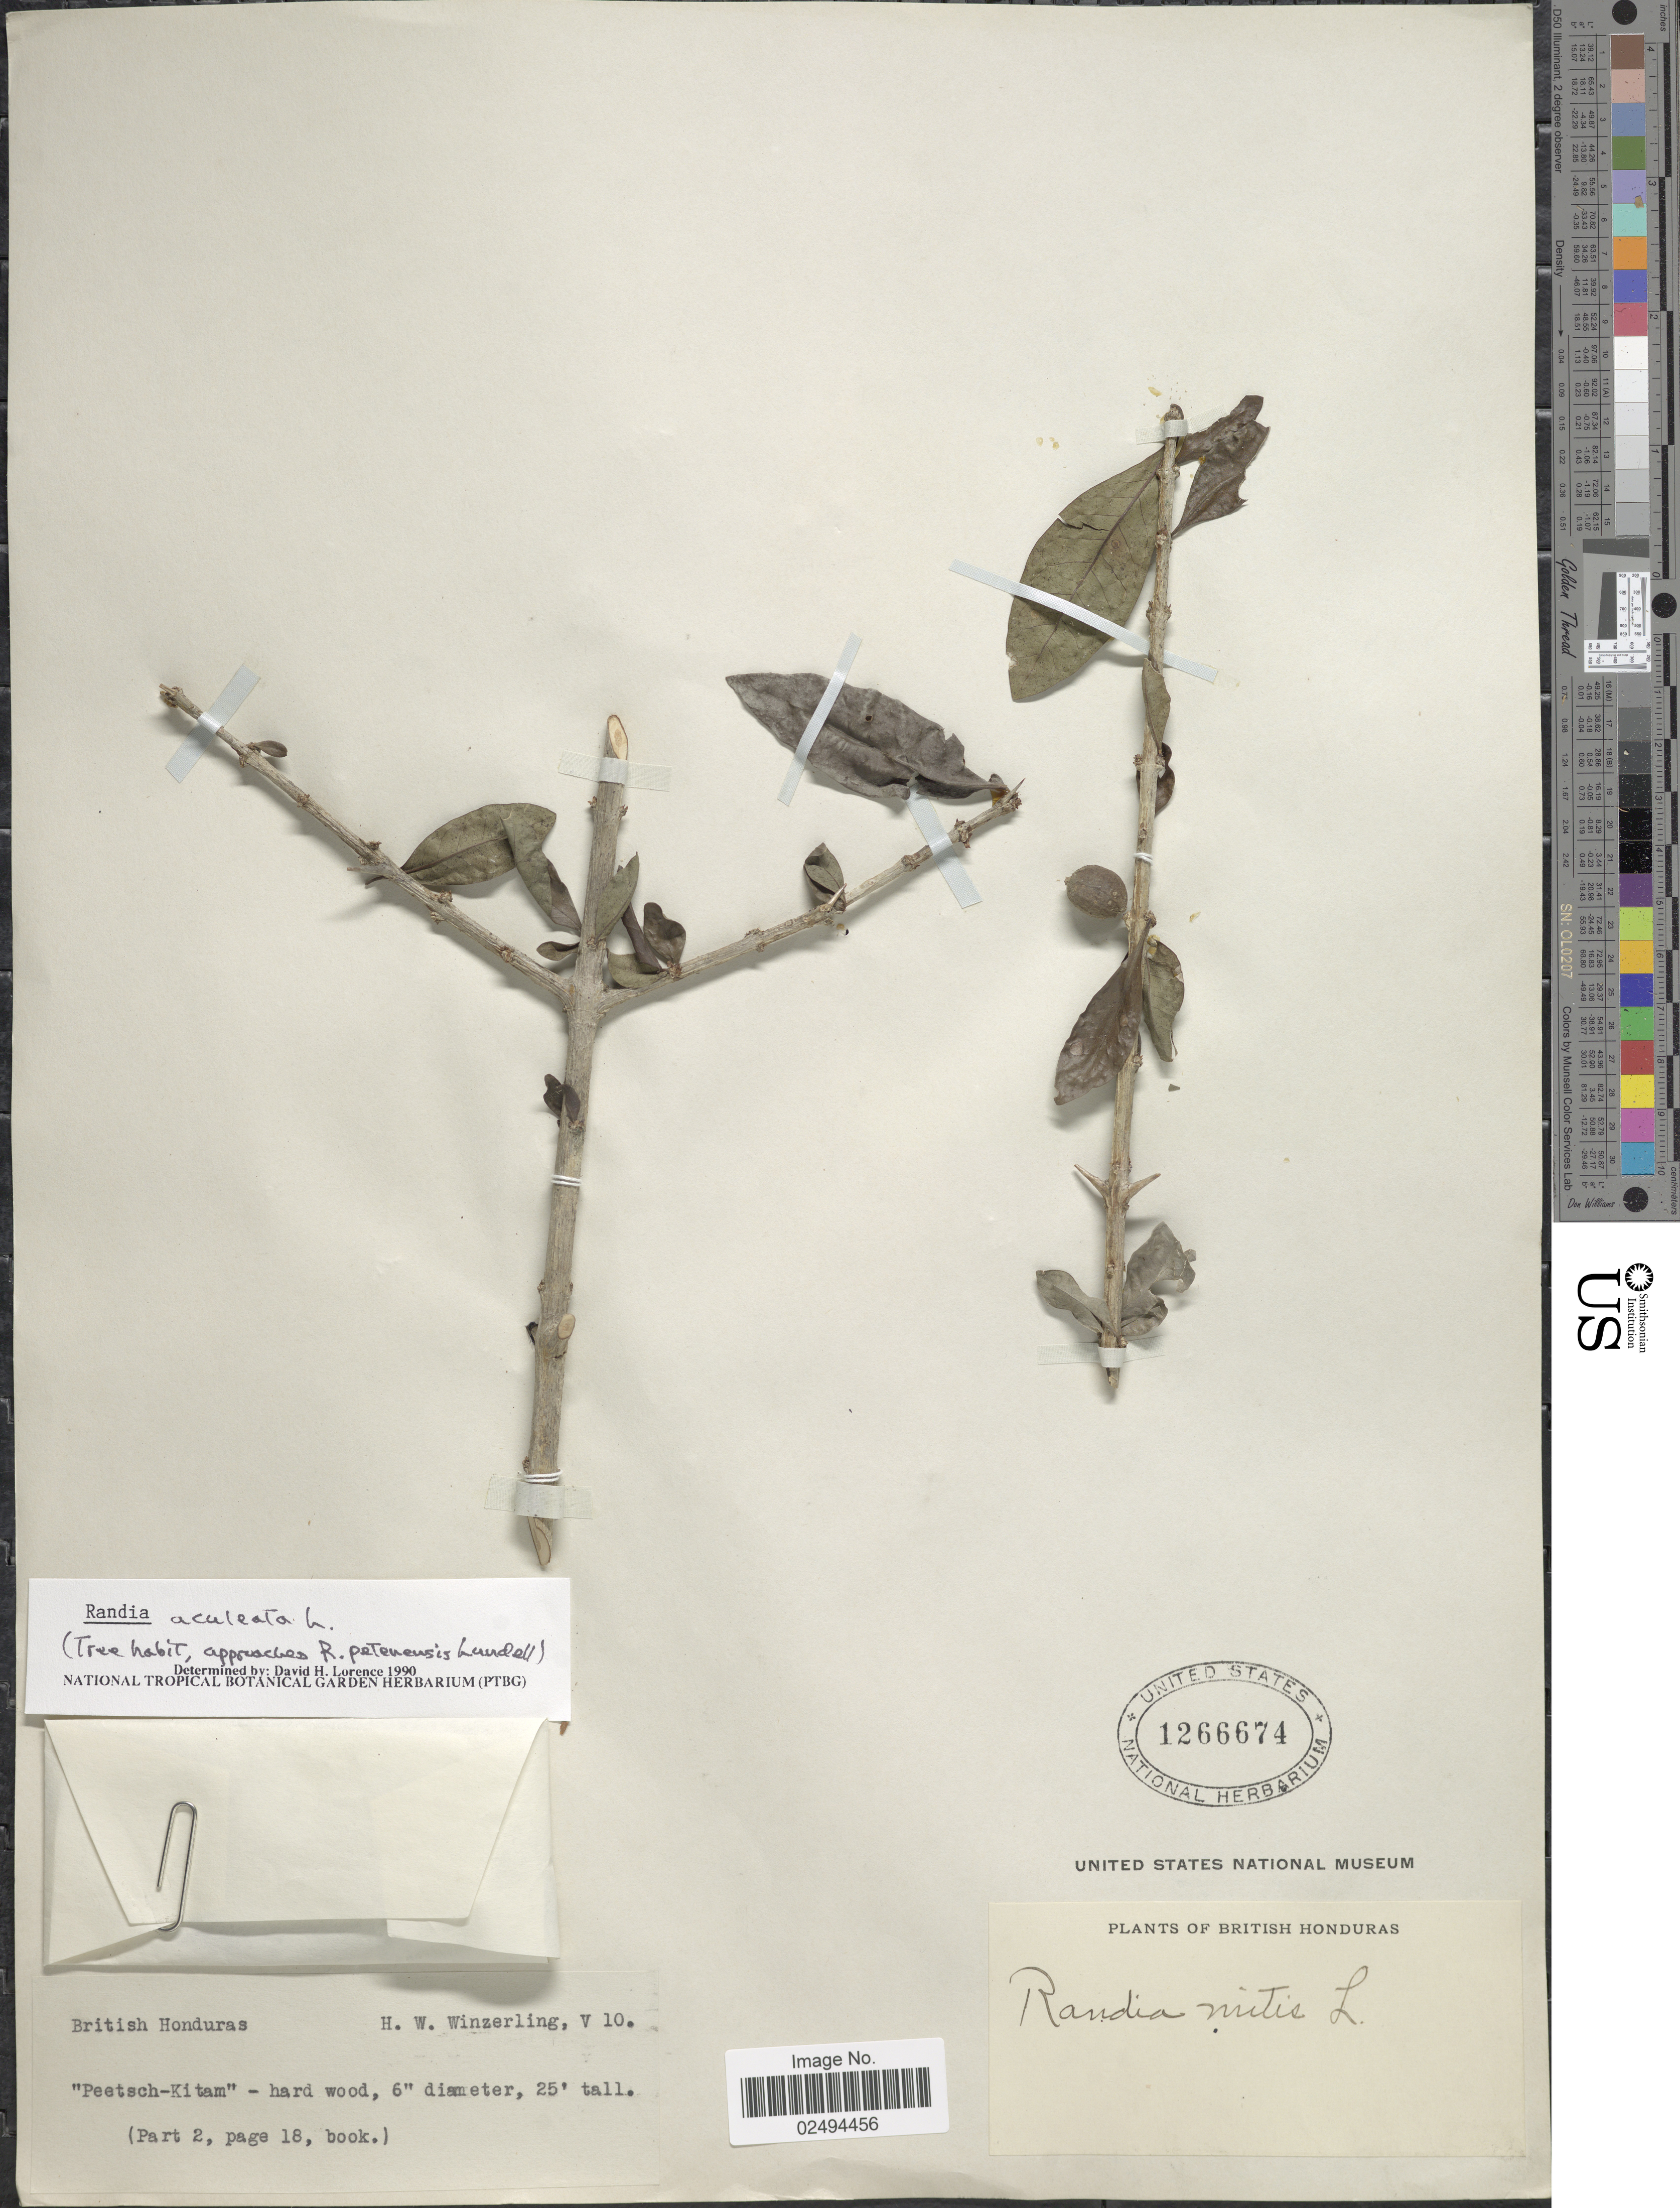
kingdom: Plantae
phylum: Tracheophyta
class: Magnoliopsida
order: Gentianales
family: Rubiaceae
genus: Randia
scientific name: Randia aculeata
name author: L.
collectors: H. Winzerling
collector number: V 10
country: Belize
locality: British Honduras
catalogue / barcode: US 1266674